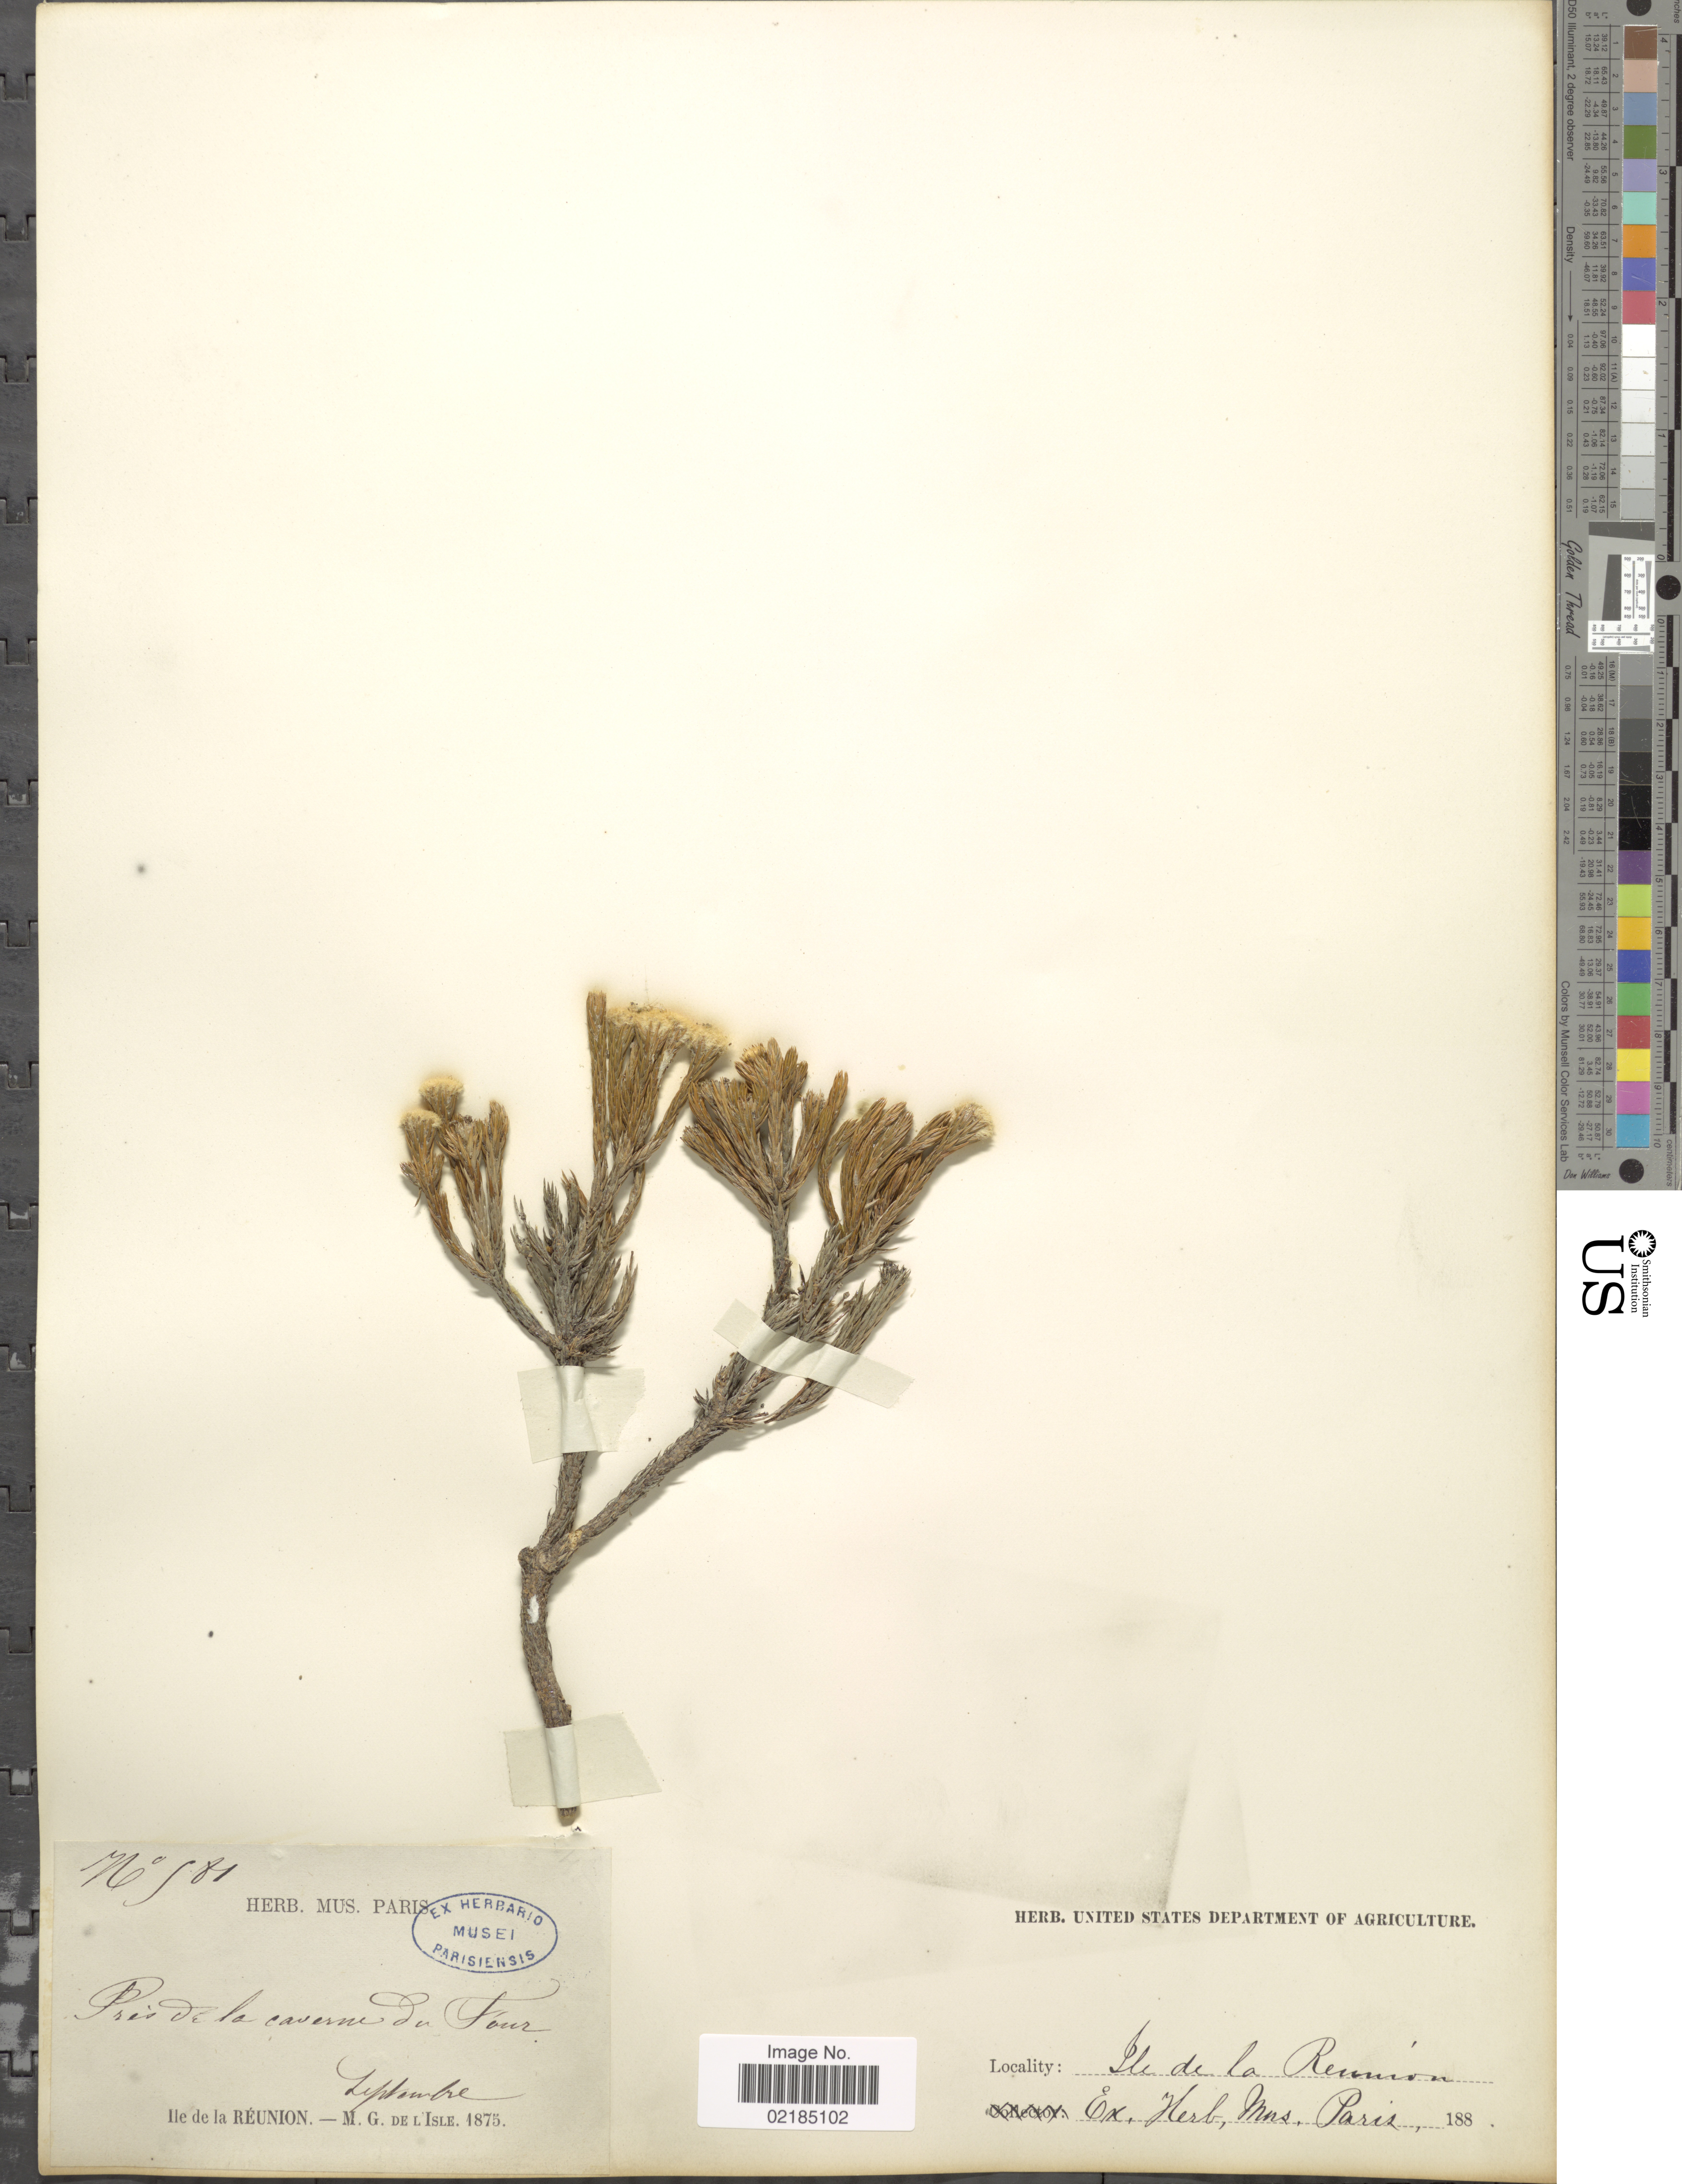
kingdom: Plantae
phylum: Tracheophyta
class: Magnoliopsida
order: Asterales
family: Asteraceae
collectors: M. L'Isle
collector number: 561*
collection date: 1875-09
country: Reunion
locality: Ile de la Réunion